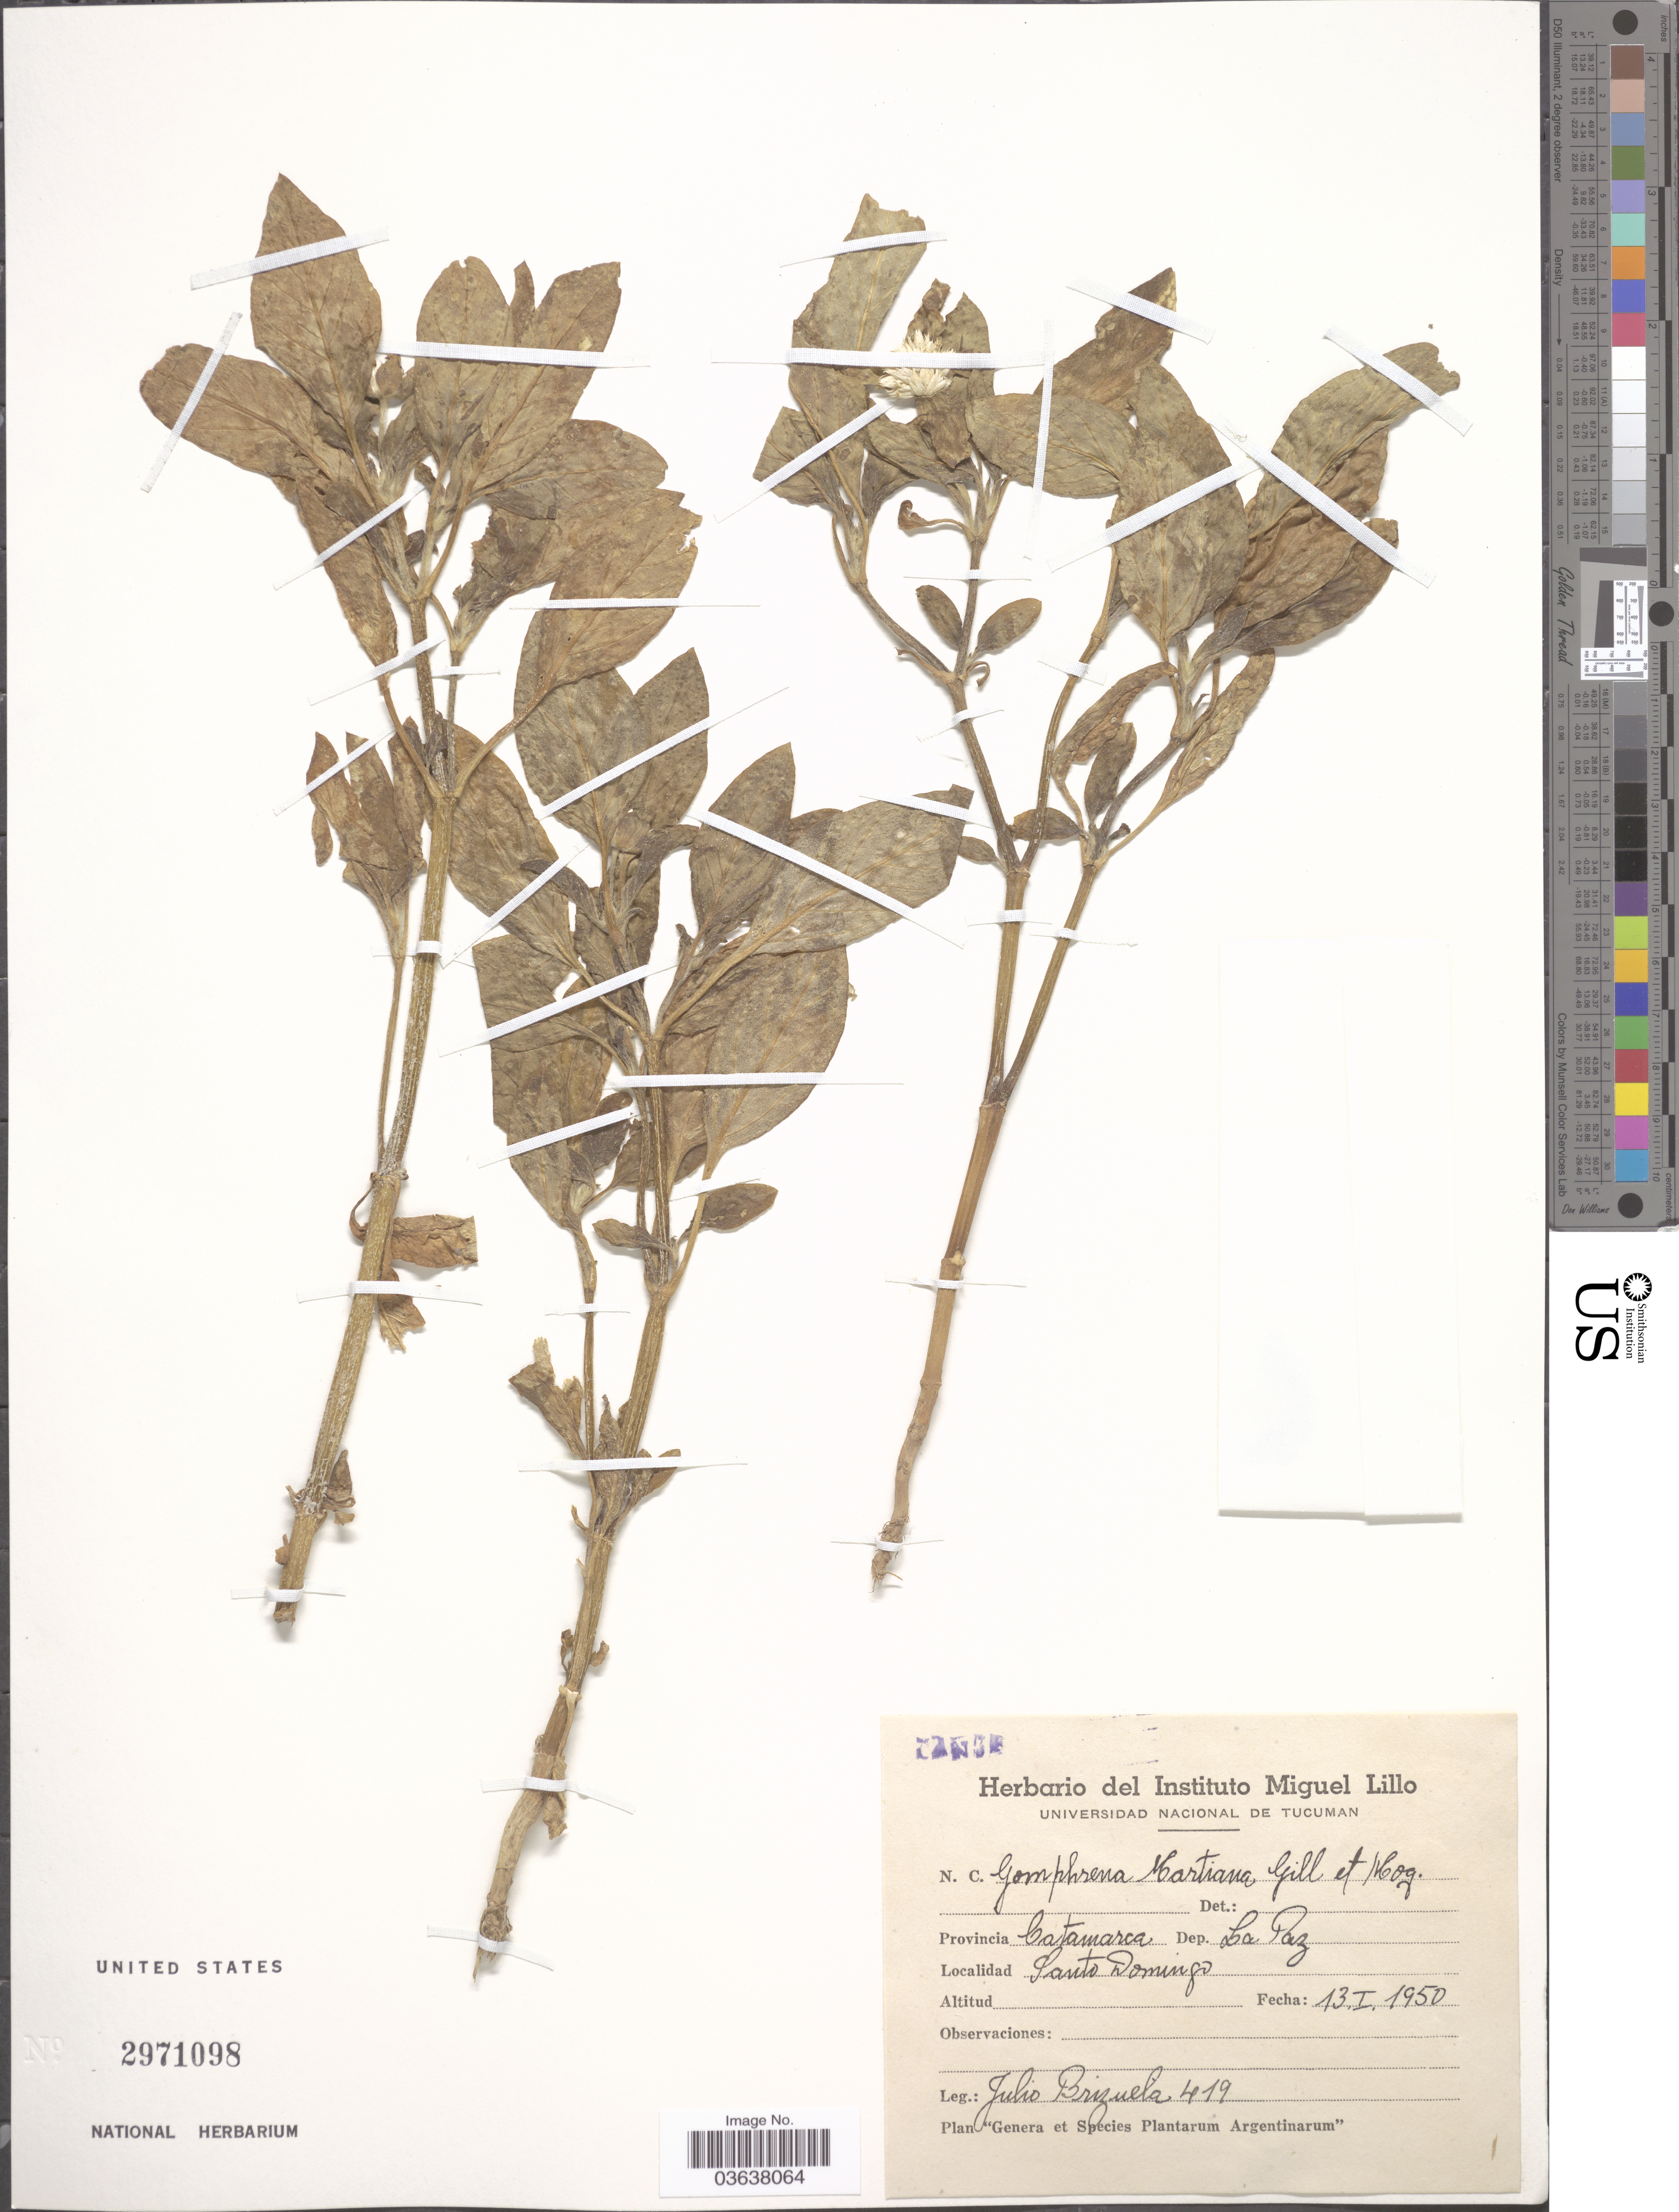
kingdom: Plantae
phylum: Tracheophyta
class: Magnoliopsida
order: Caryophyllales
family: Amaranthaceae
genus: Gomphrena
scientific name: Gomphrena martiana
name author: Gillies ex Moq.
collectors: J. Brizuela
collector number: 419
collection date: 1950-01-13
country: Argentina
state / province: Catamarca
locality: Dep. La Paz, Santo Domingo.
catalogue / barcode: US 2971098